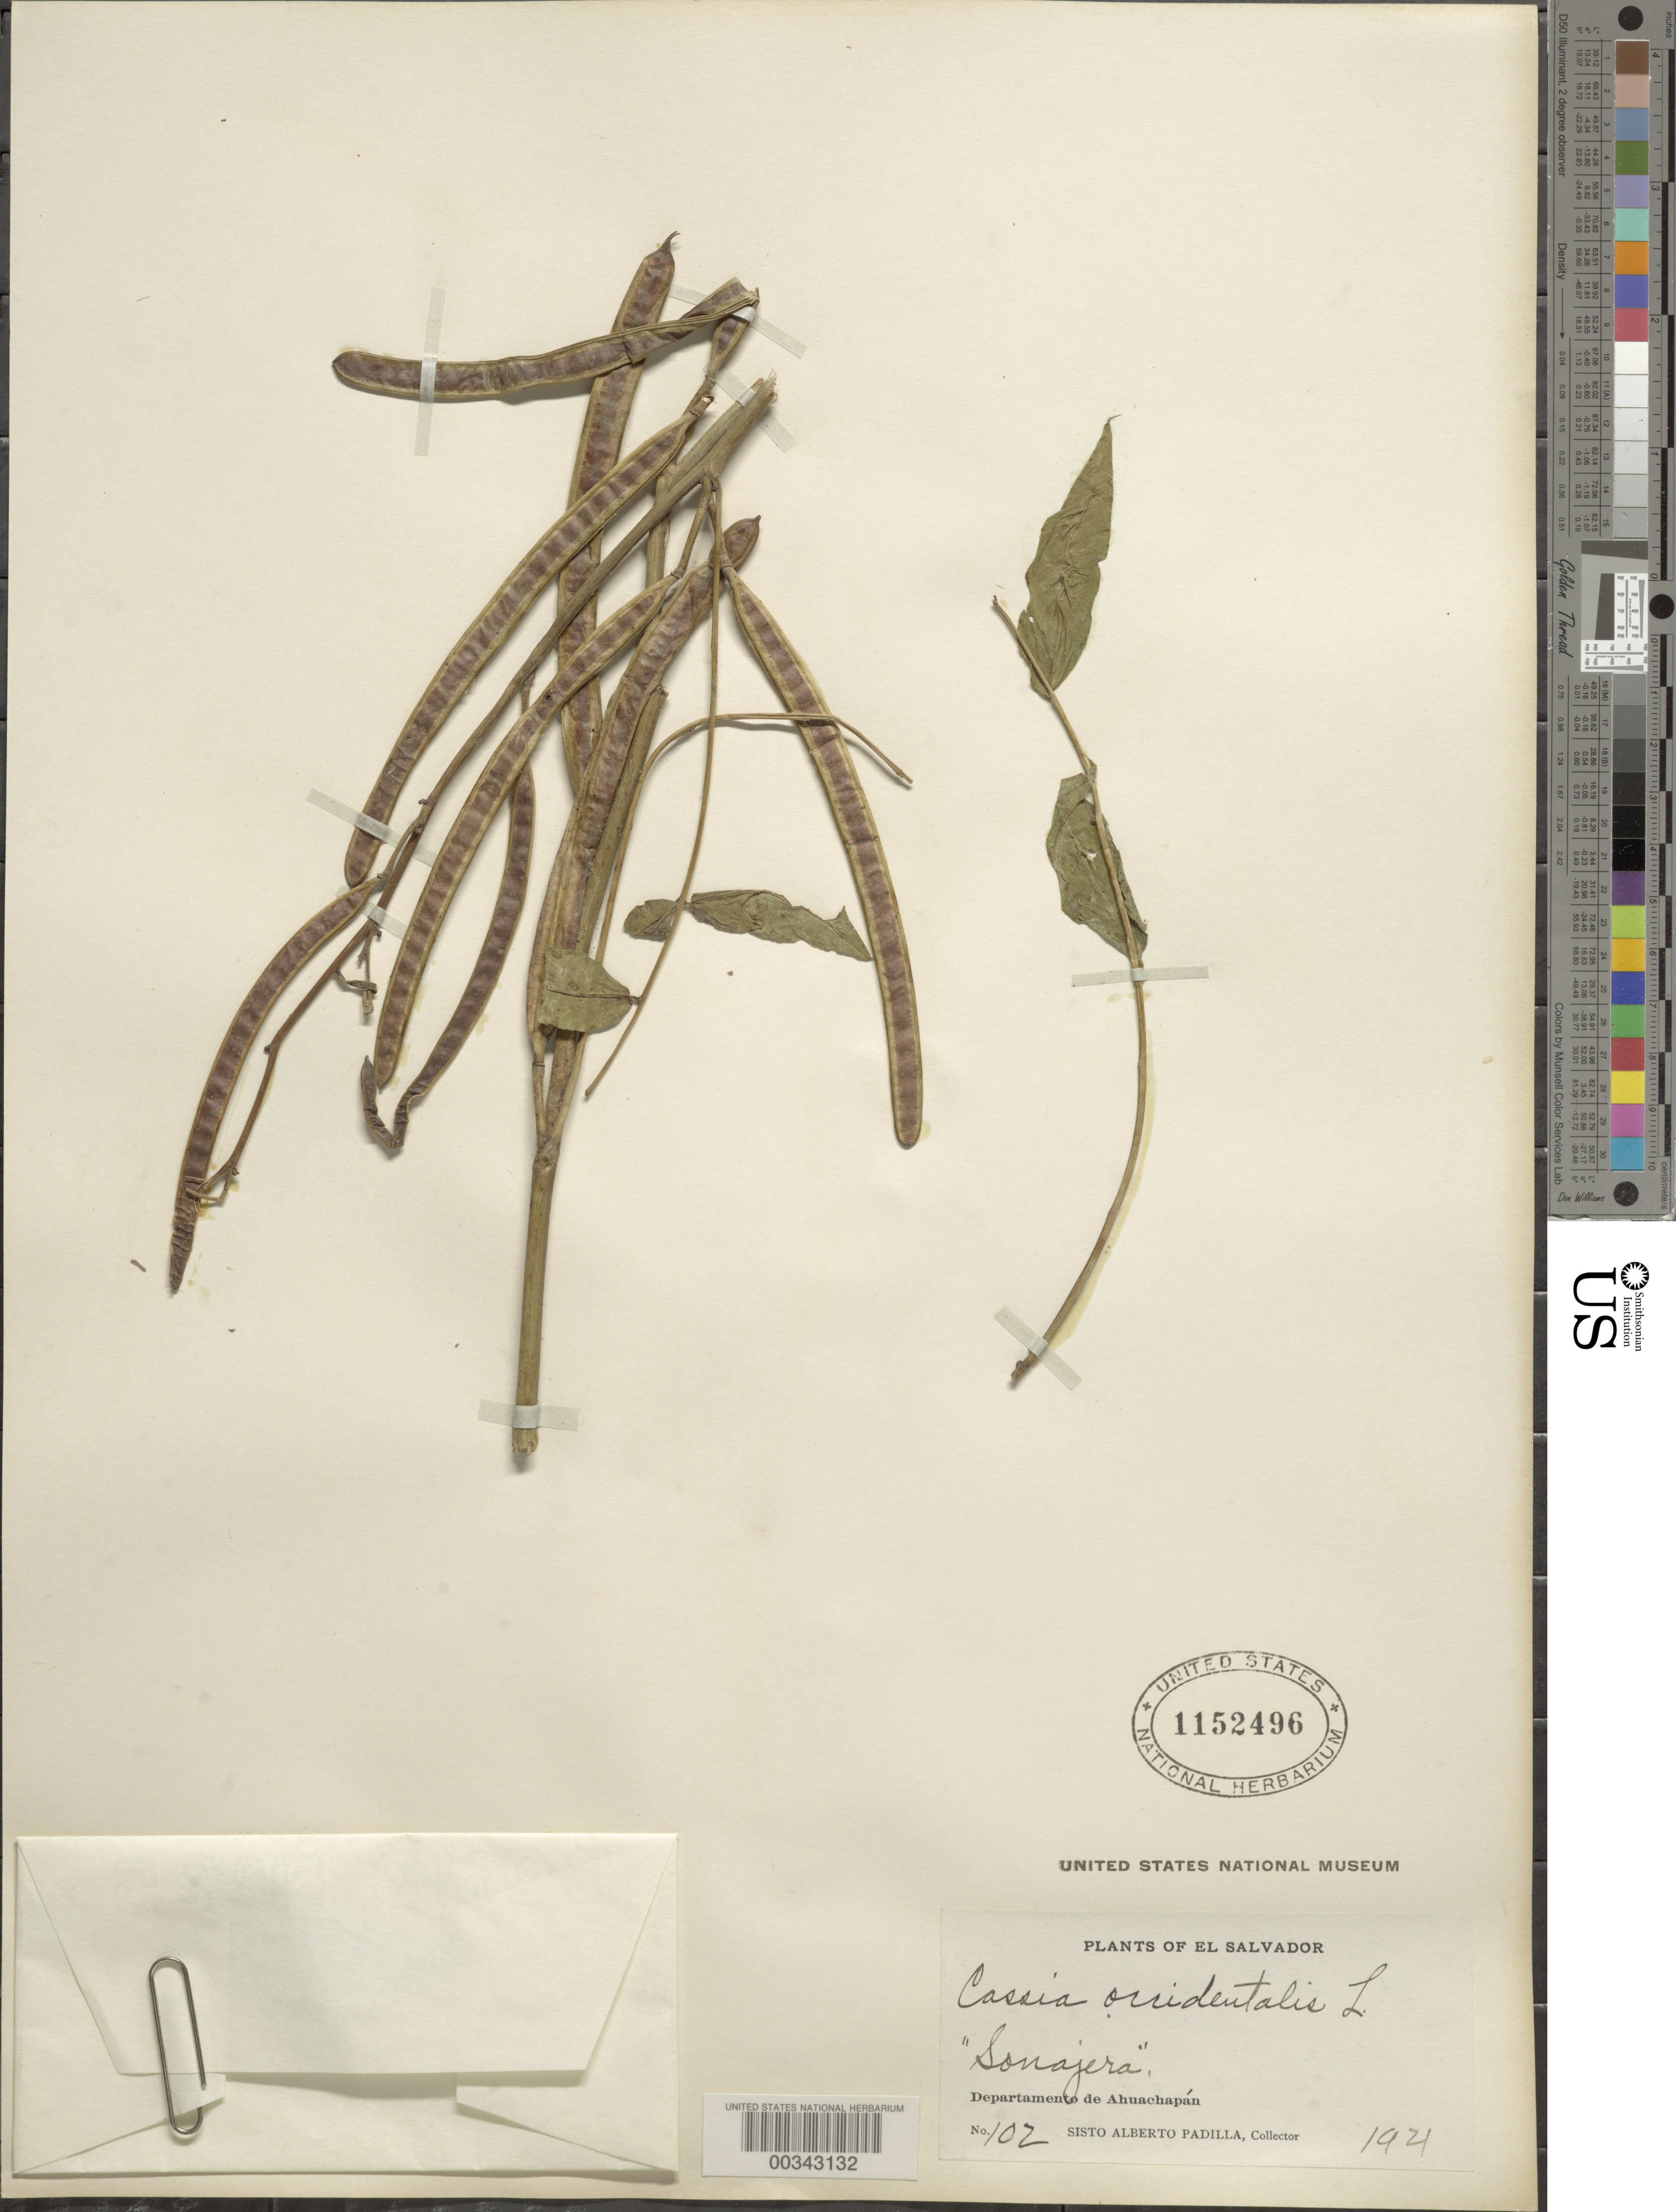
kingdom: Plantae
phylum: Tracheophyta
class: Magnoliopsida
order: Fabales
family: Fabaceae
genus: Senna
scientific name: Senna occidentalis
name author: (L.) Link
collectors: S. A. Padilla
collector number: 102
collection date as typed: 1921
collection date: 1921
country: El Salvador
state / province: Ahuachapán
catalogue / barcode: US 1152496